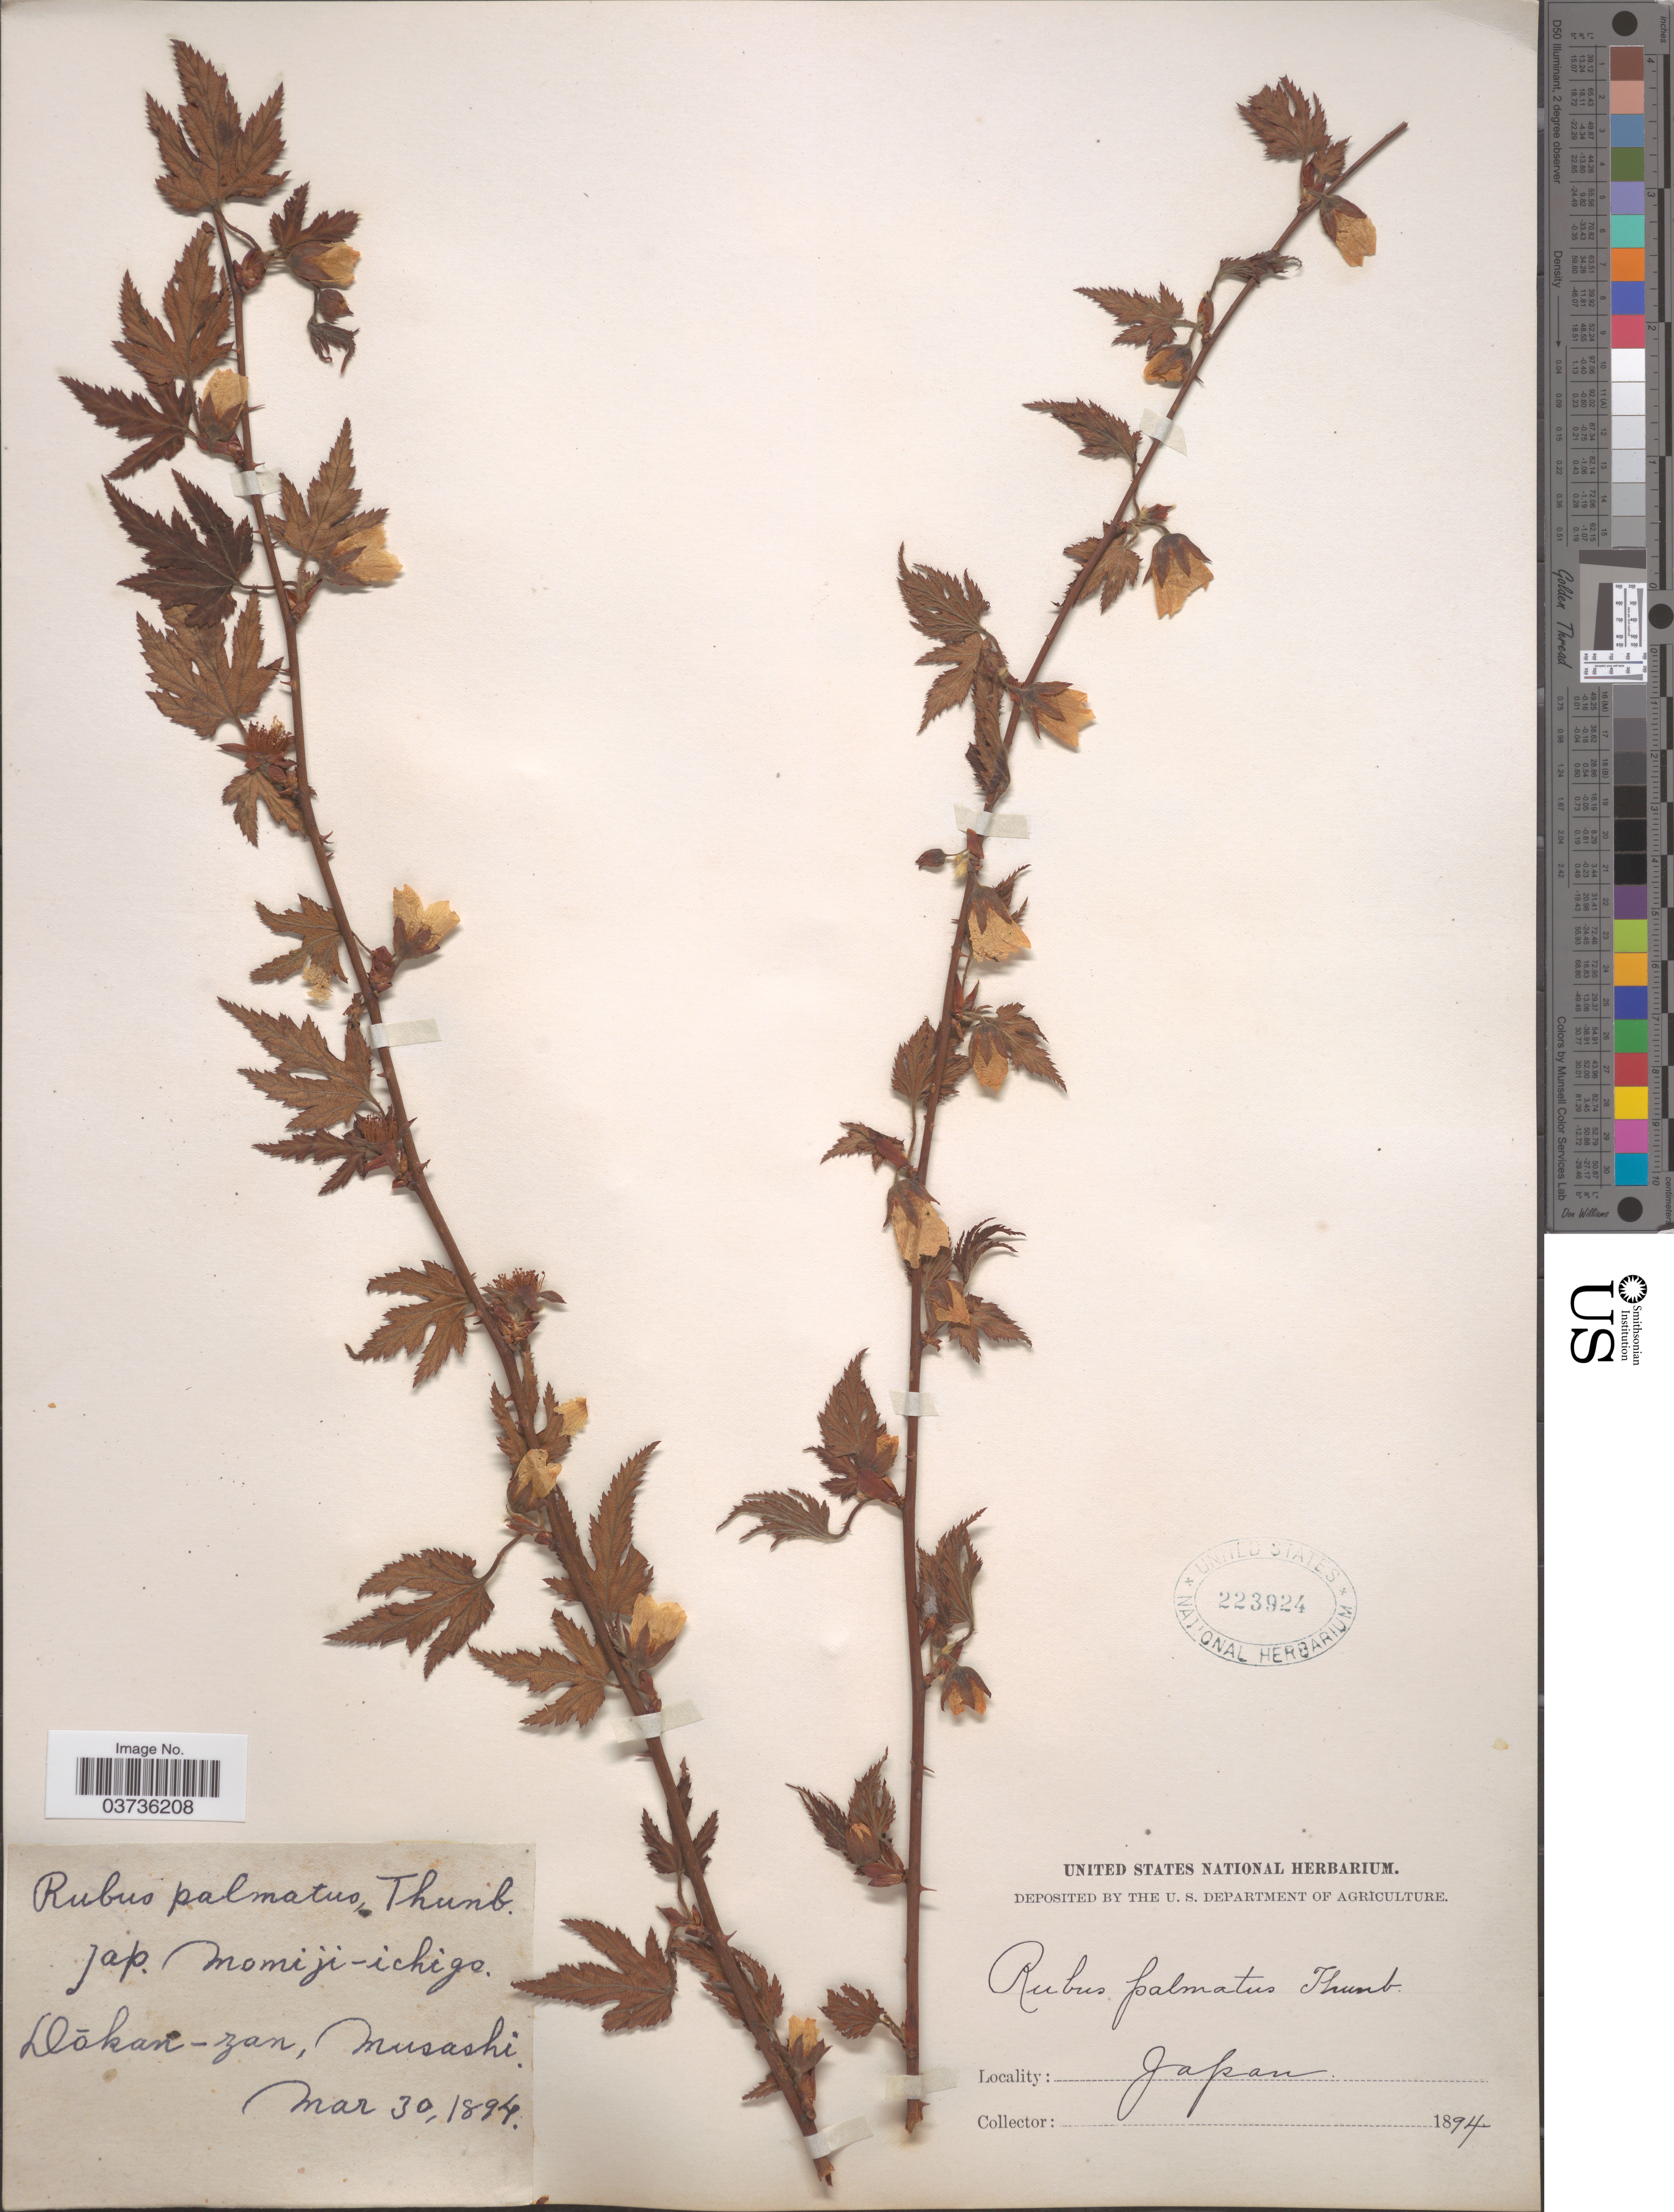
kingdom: Plantae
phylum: Tracheophyta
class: Magnoliopsida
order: Rosales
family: Rosaceae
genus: Rubus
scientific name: Rubus palmatus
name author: Thunb.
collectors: ex herb. United States National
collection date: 1894-03-30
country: Japan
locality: Dokan-zan, Musashi.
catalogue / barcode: US 223924